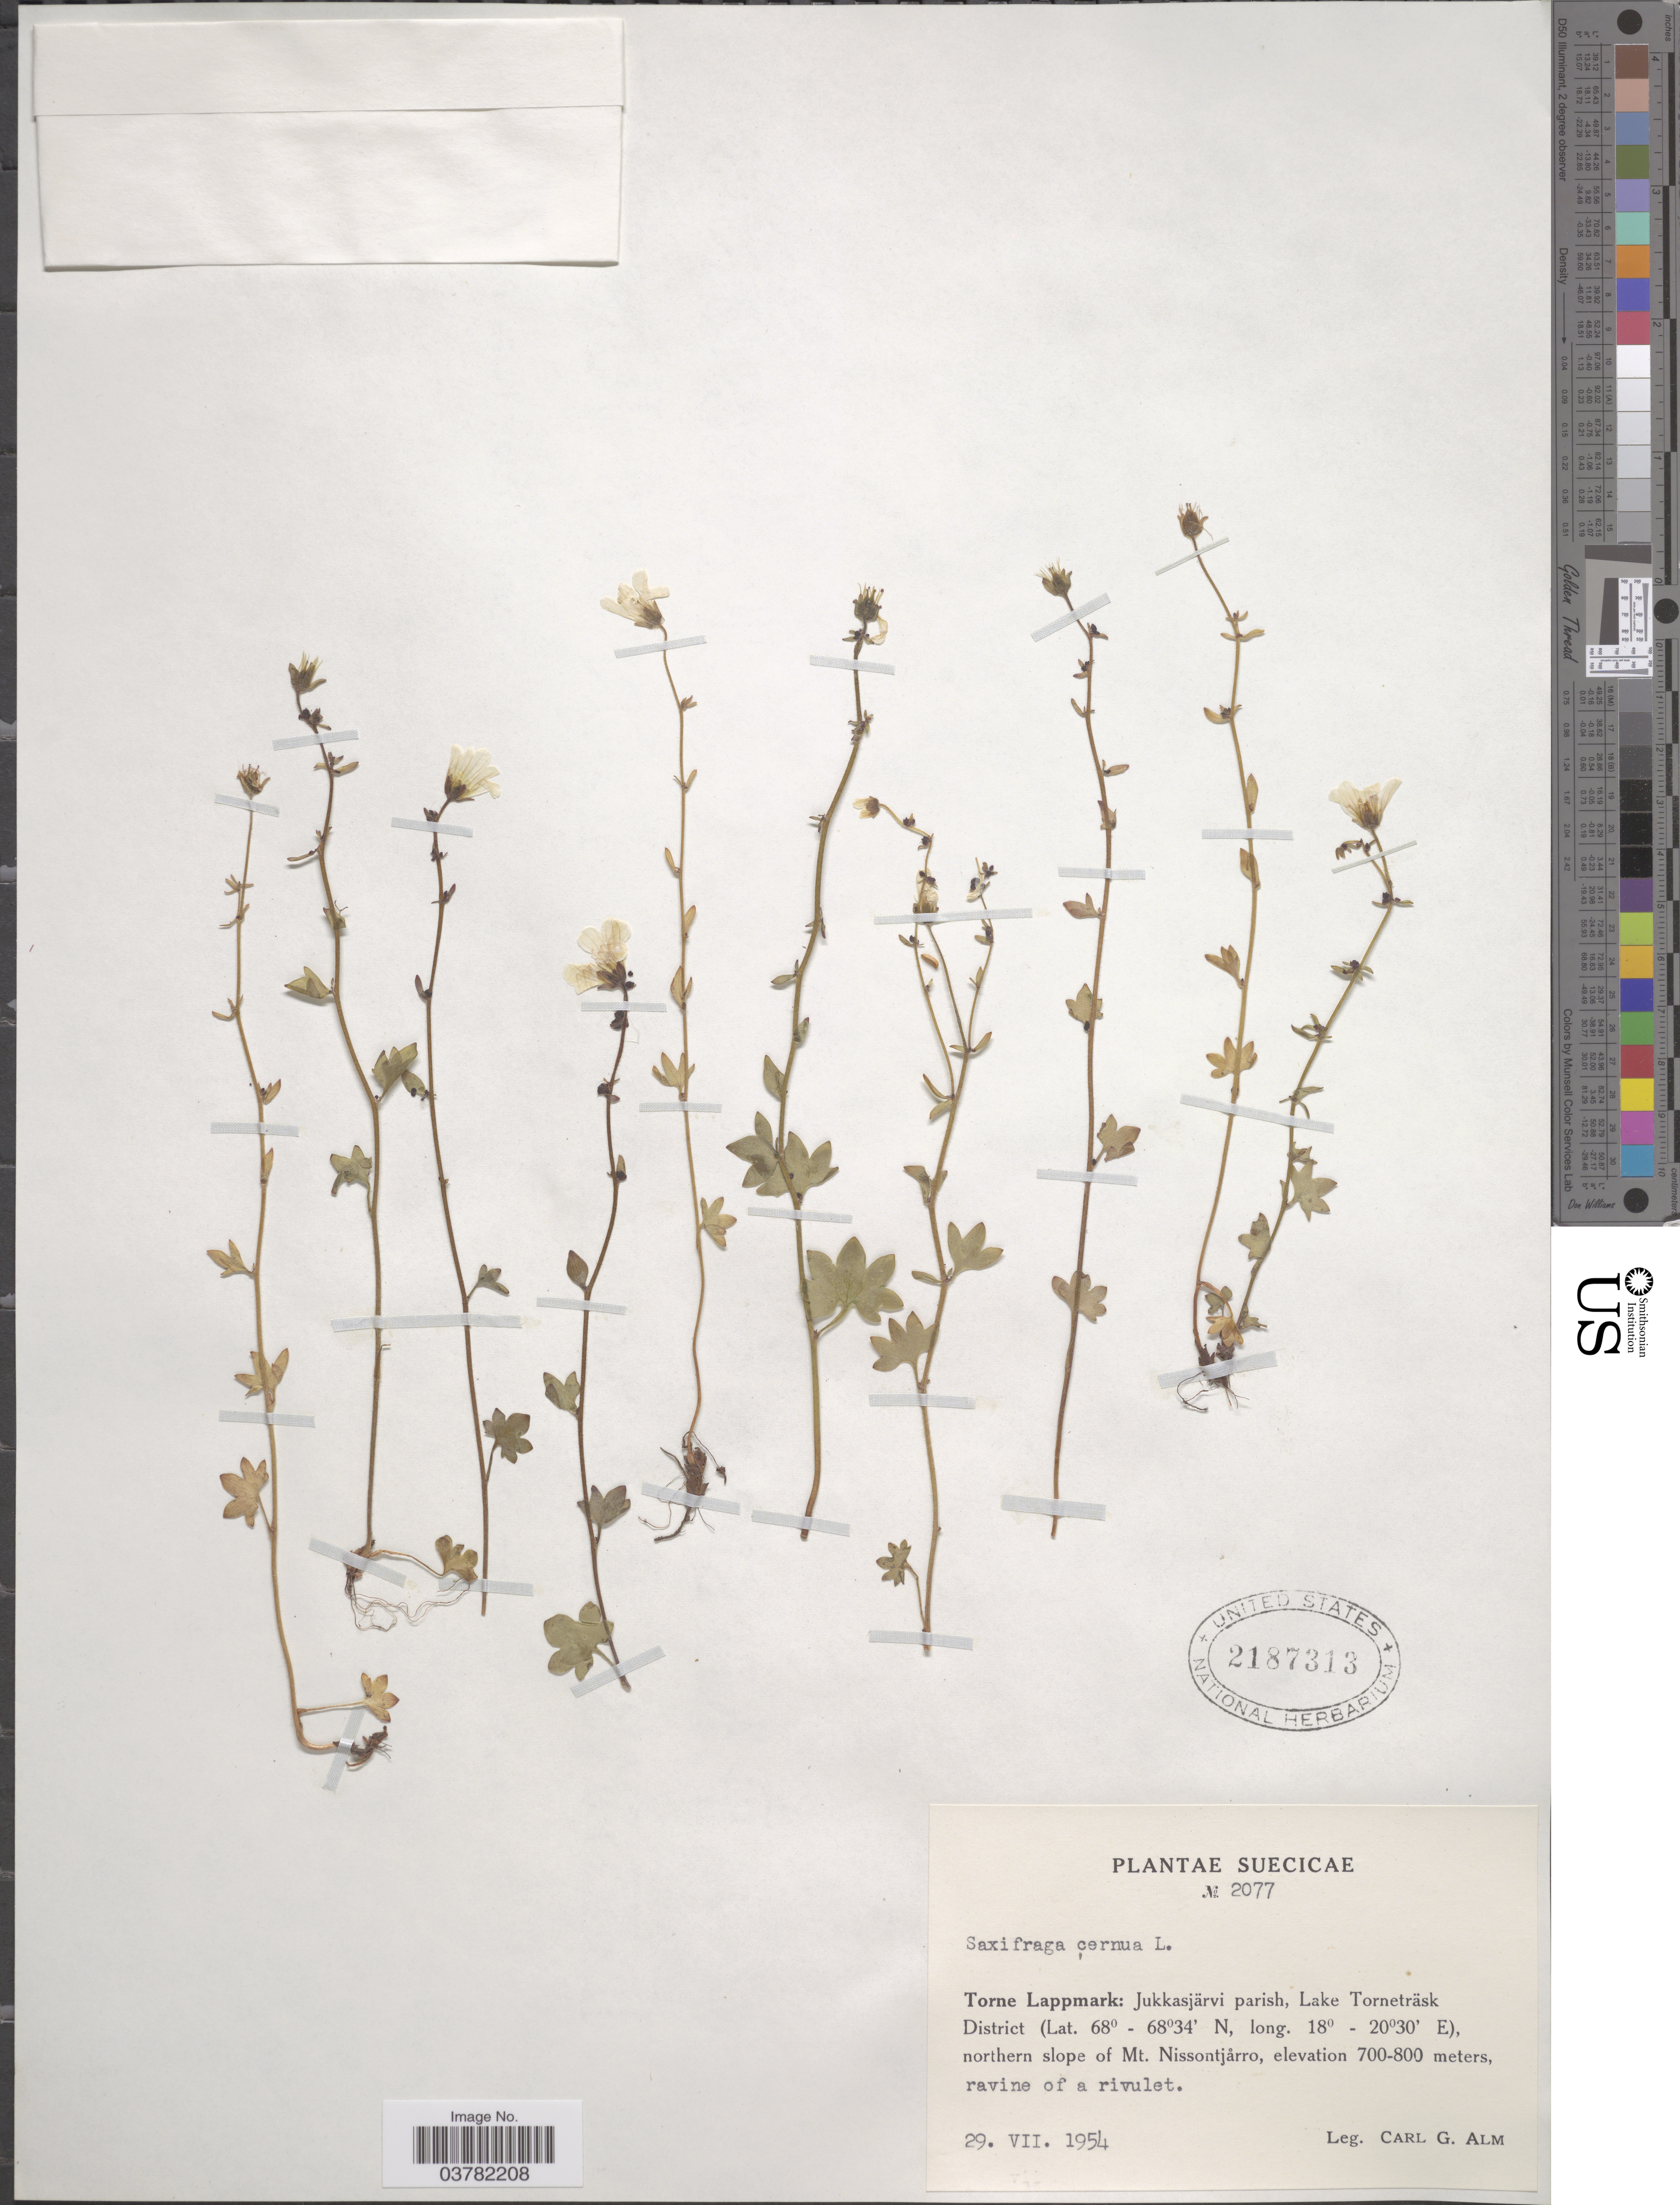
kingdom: Plantae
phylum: Tracheophyta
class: Magnoliopsida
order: Saxifragales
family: Saxifragaceae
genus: Saxifraga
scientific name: Saxifraga cernua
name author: L.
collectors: C. G. Alm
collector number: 2077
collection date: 1954-07-29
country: Sweden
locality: Suecicae. Torne Lappmark: Jukkasjärvi parish, Lake Torneträsk District, northern slope of Mt. Nissontjårro.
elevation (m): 700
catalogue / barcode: US 2187313